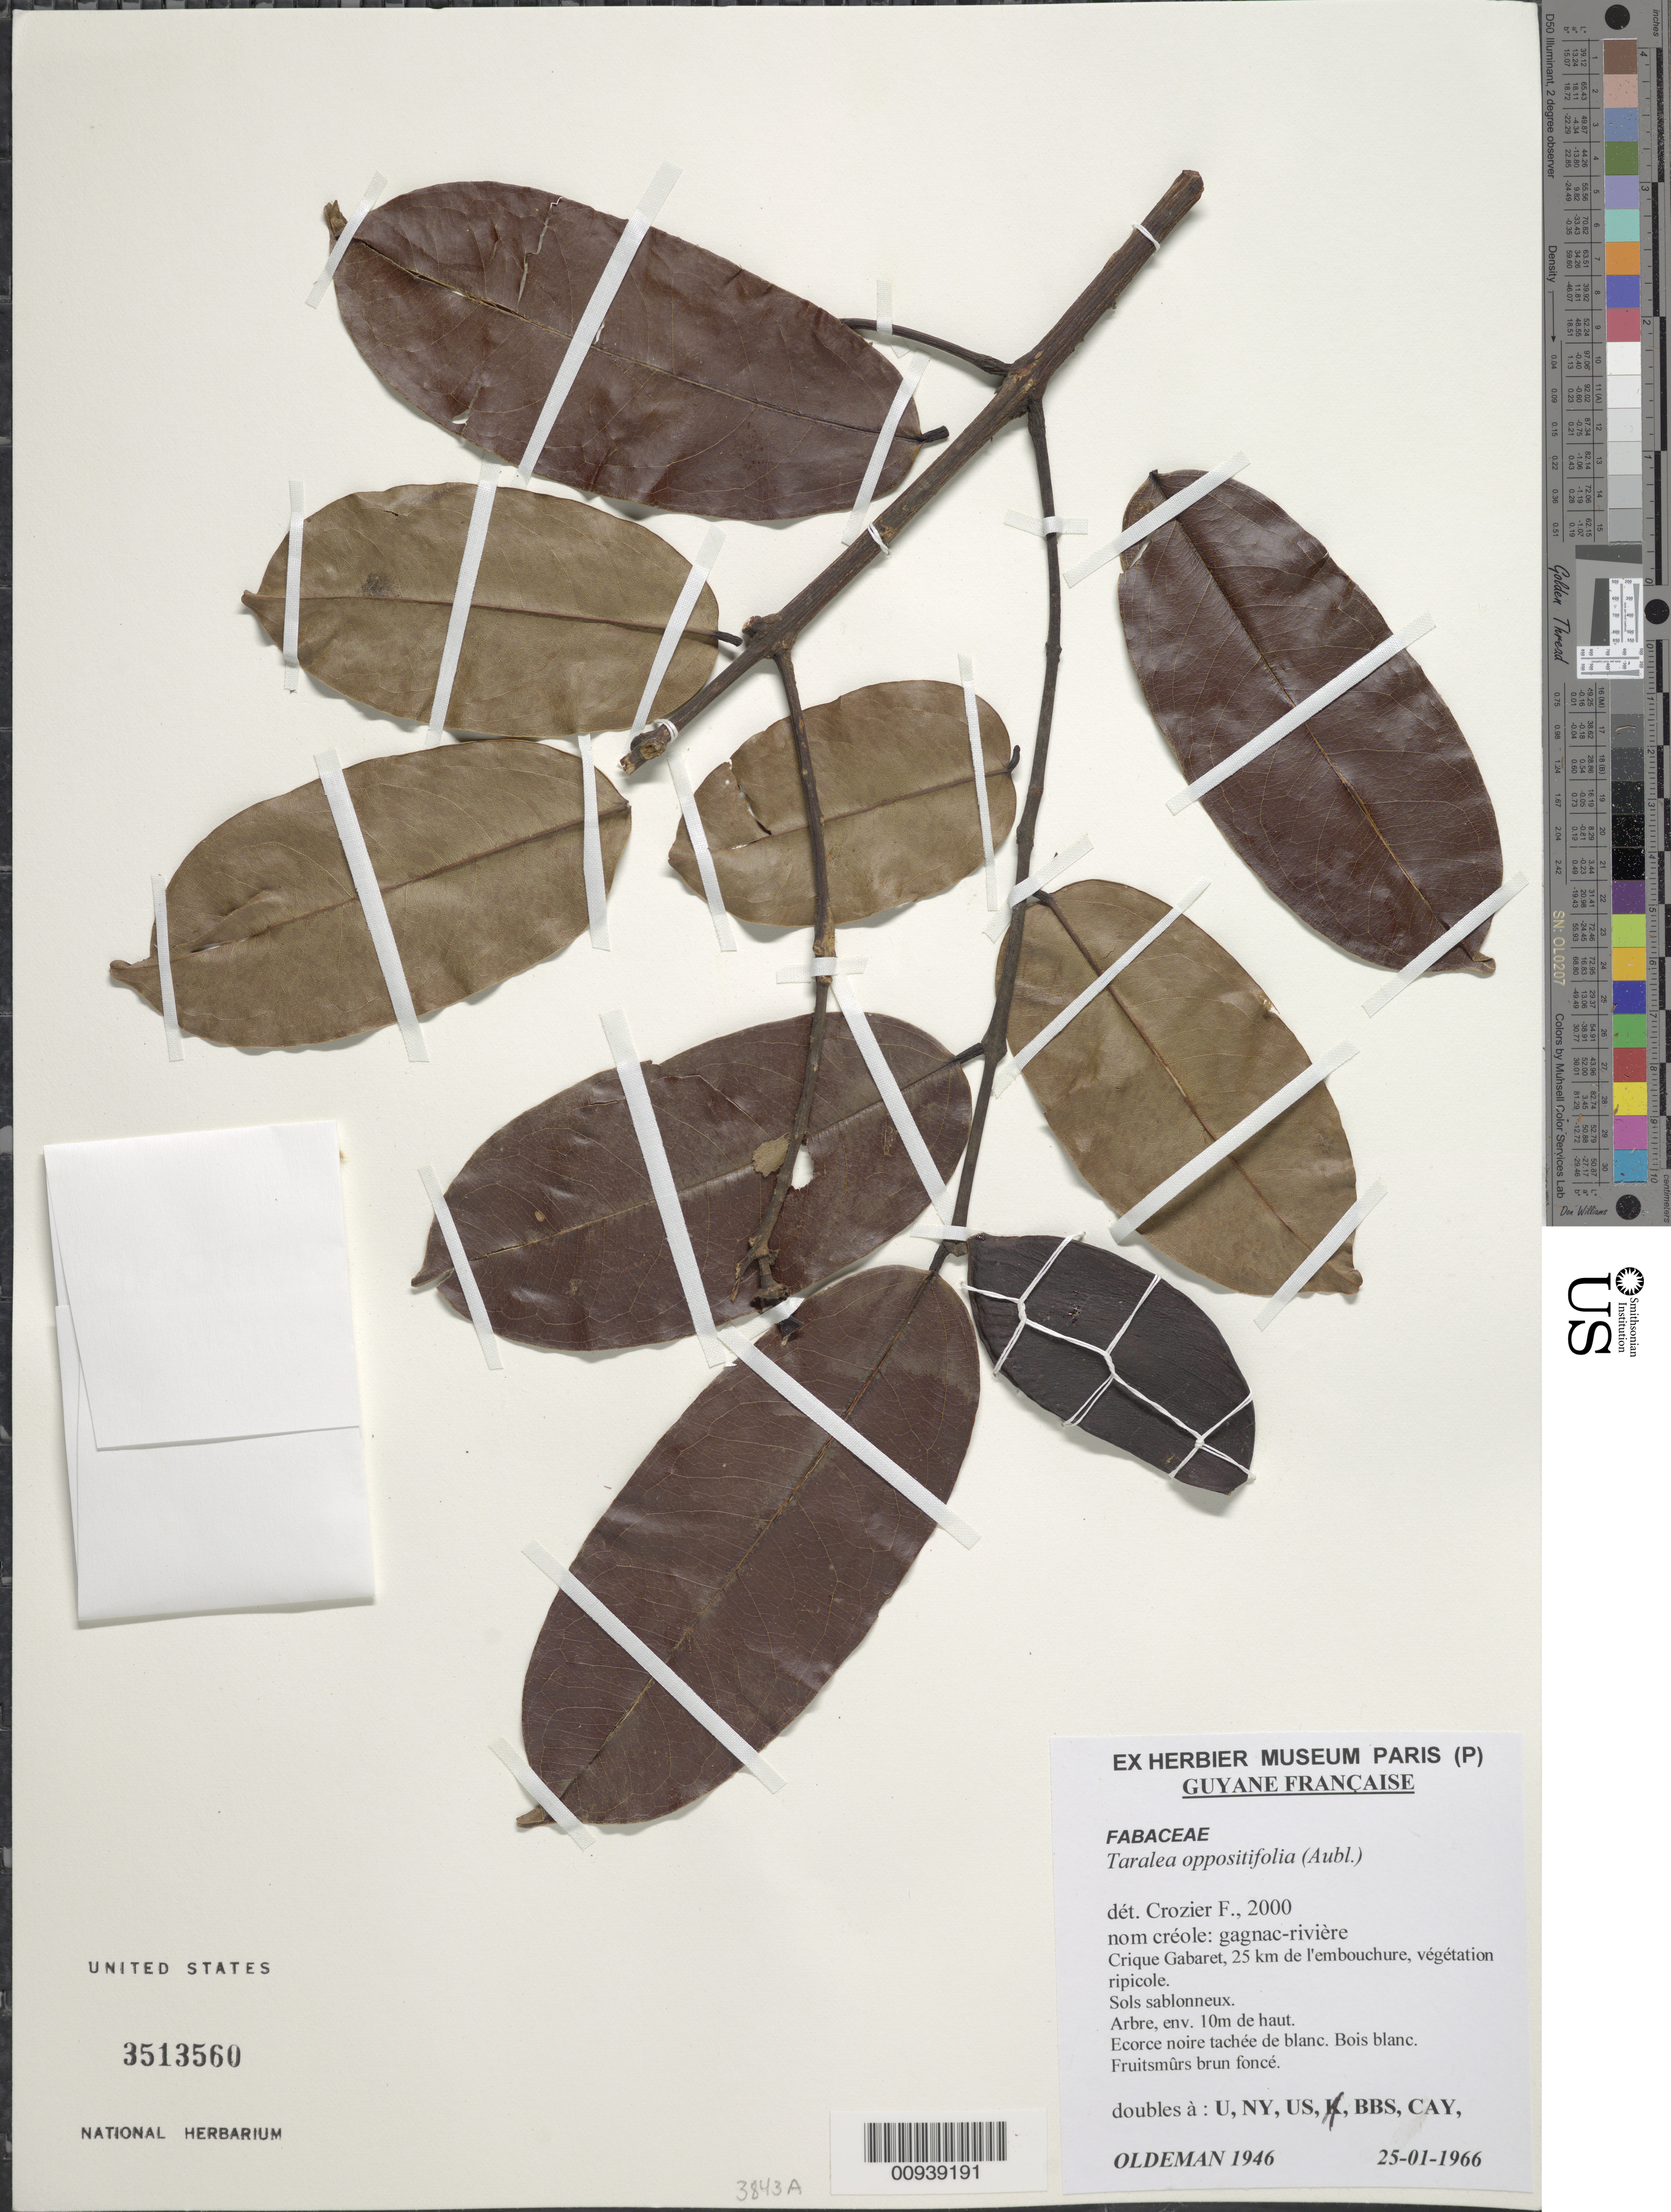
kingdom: Plantae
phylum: Tracheophyta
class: Magnoliopsida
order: Fabales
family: Fabaceae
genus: Taralea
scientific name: Taralea oppositifolia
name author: Aubl.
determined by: Crozier, F.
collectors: R. Oldeman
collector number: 1946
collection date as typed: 25-Jan-66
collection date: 1966-01-25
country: French Guiana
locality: Crique Gabaret, 25 km de l'embouchure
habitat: Vegetation ripicole, sols sablonneux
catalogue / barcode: US 3513560